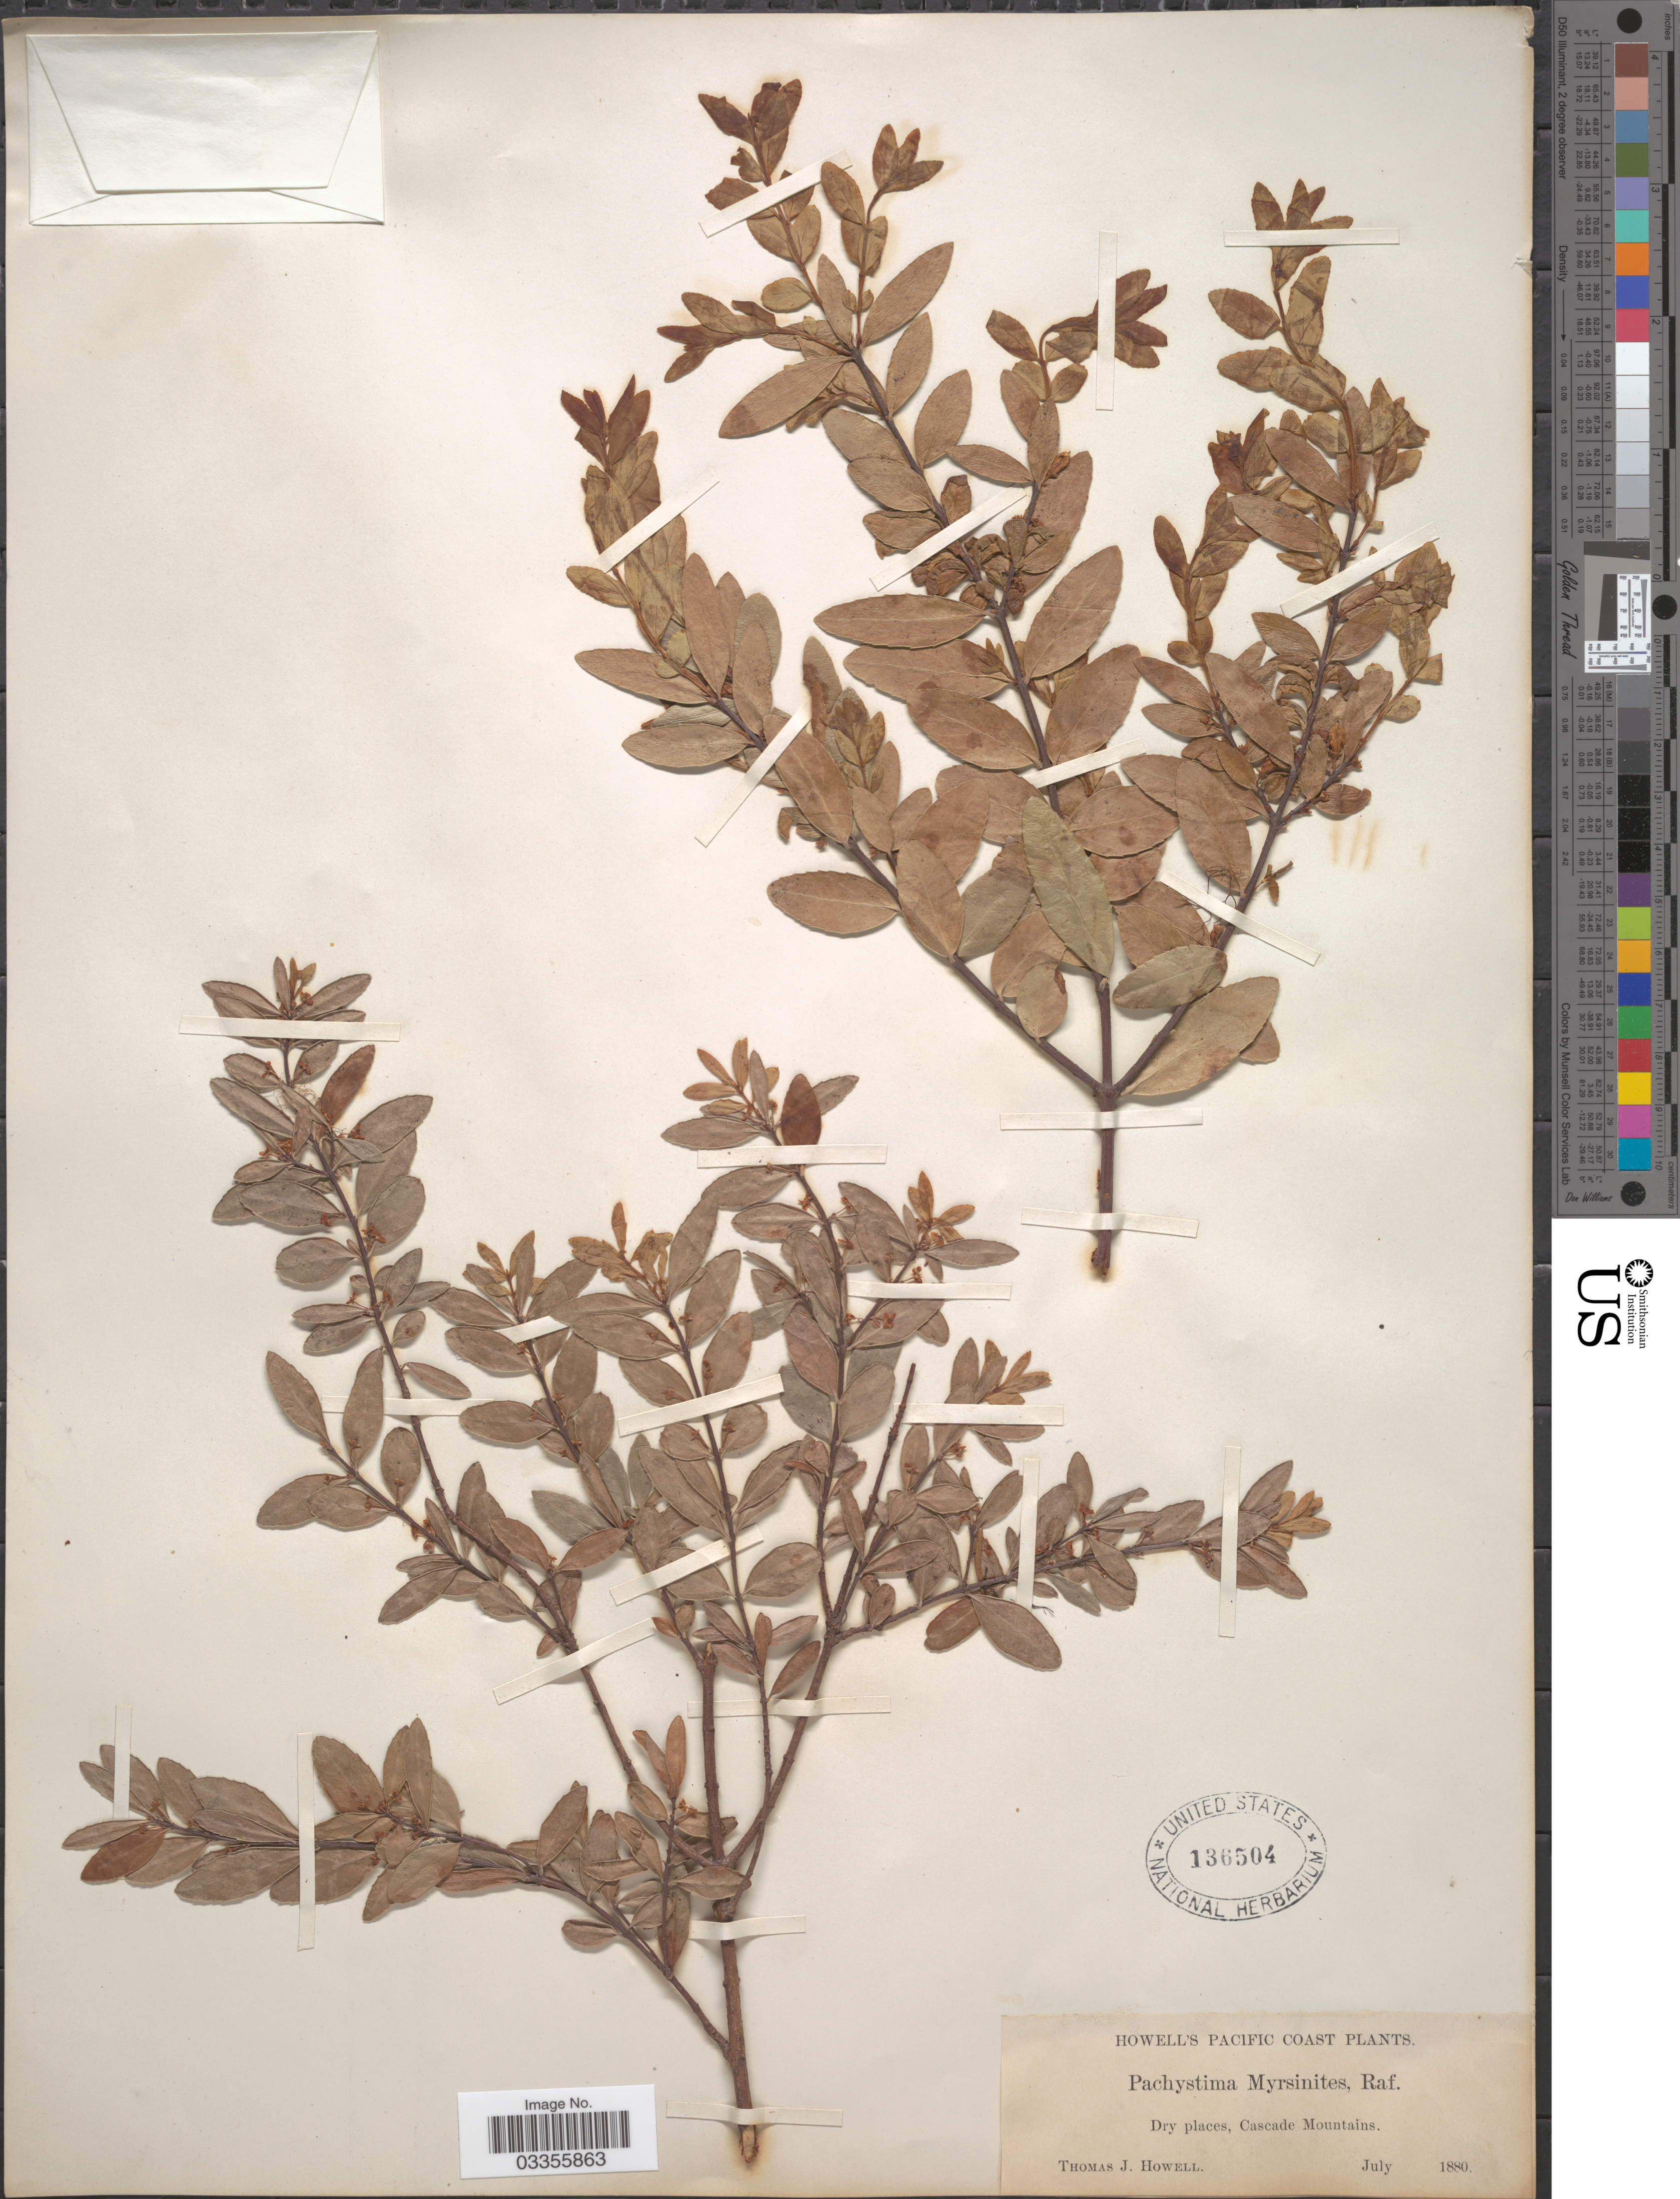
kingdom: Plantae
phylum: Tracheophyta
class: Magnoliopsida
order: Celastrales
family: Celastraceae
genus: Paxistima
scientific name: Paxistima myrsinites subsp. myrsinites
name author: (Pursh) Raf.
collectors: T. J. Howell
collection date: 1880-07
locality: Pacific Coast. Cascade Mountains.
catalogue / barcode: US 136504